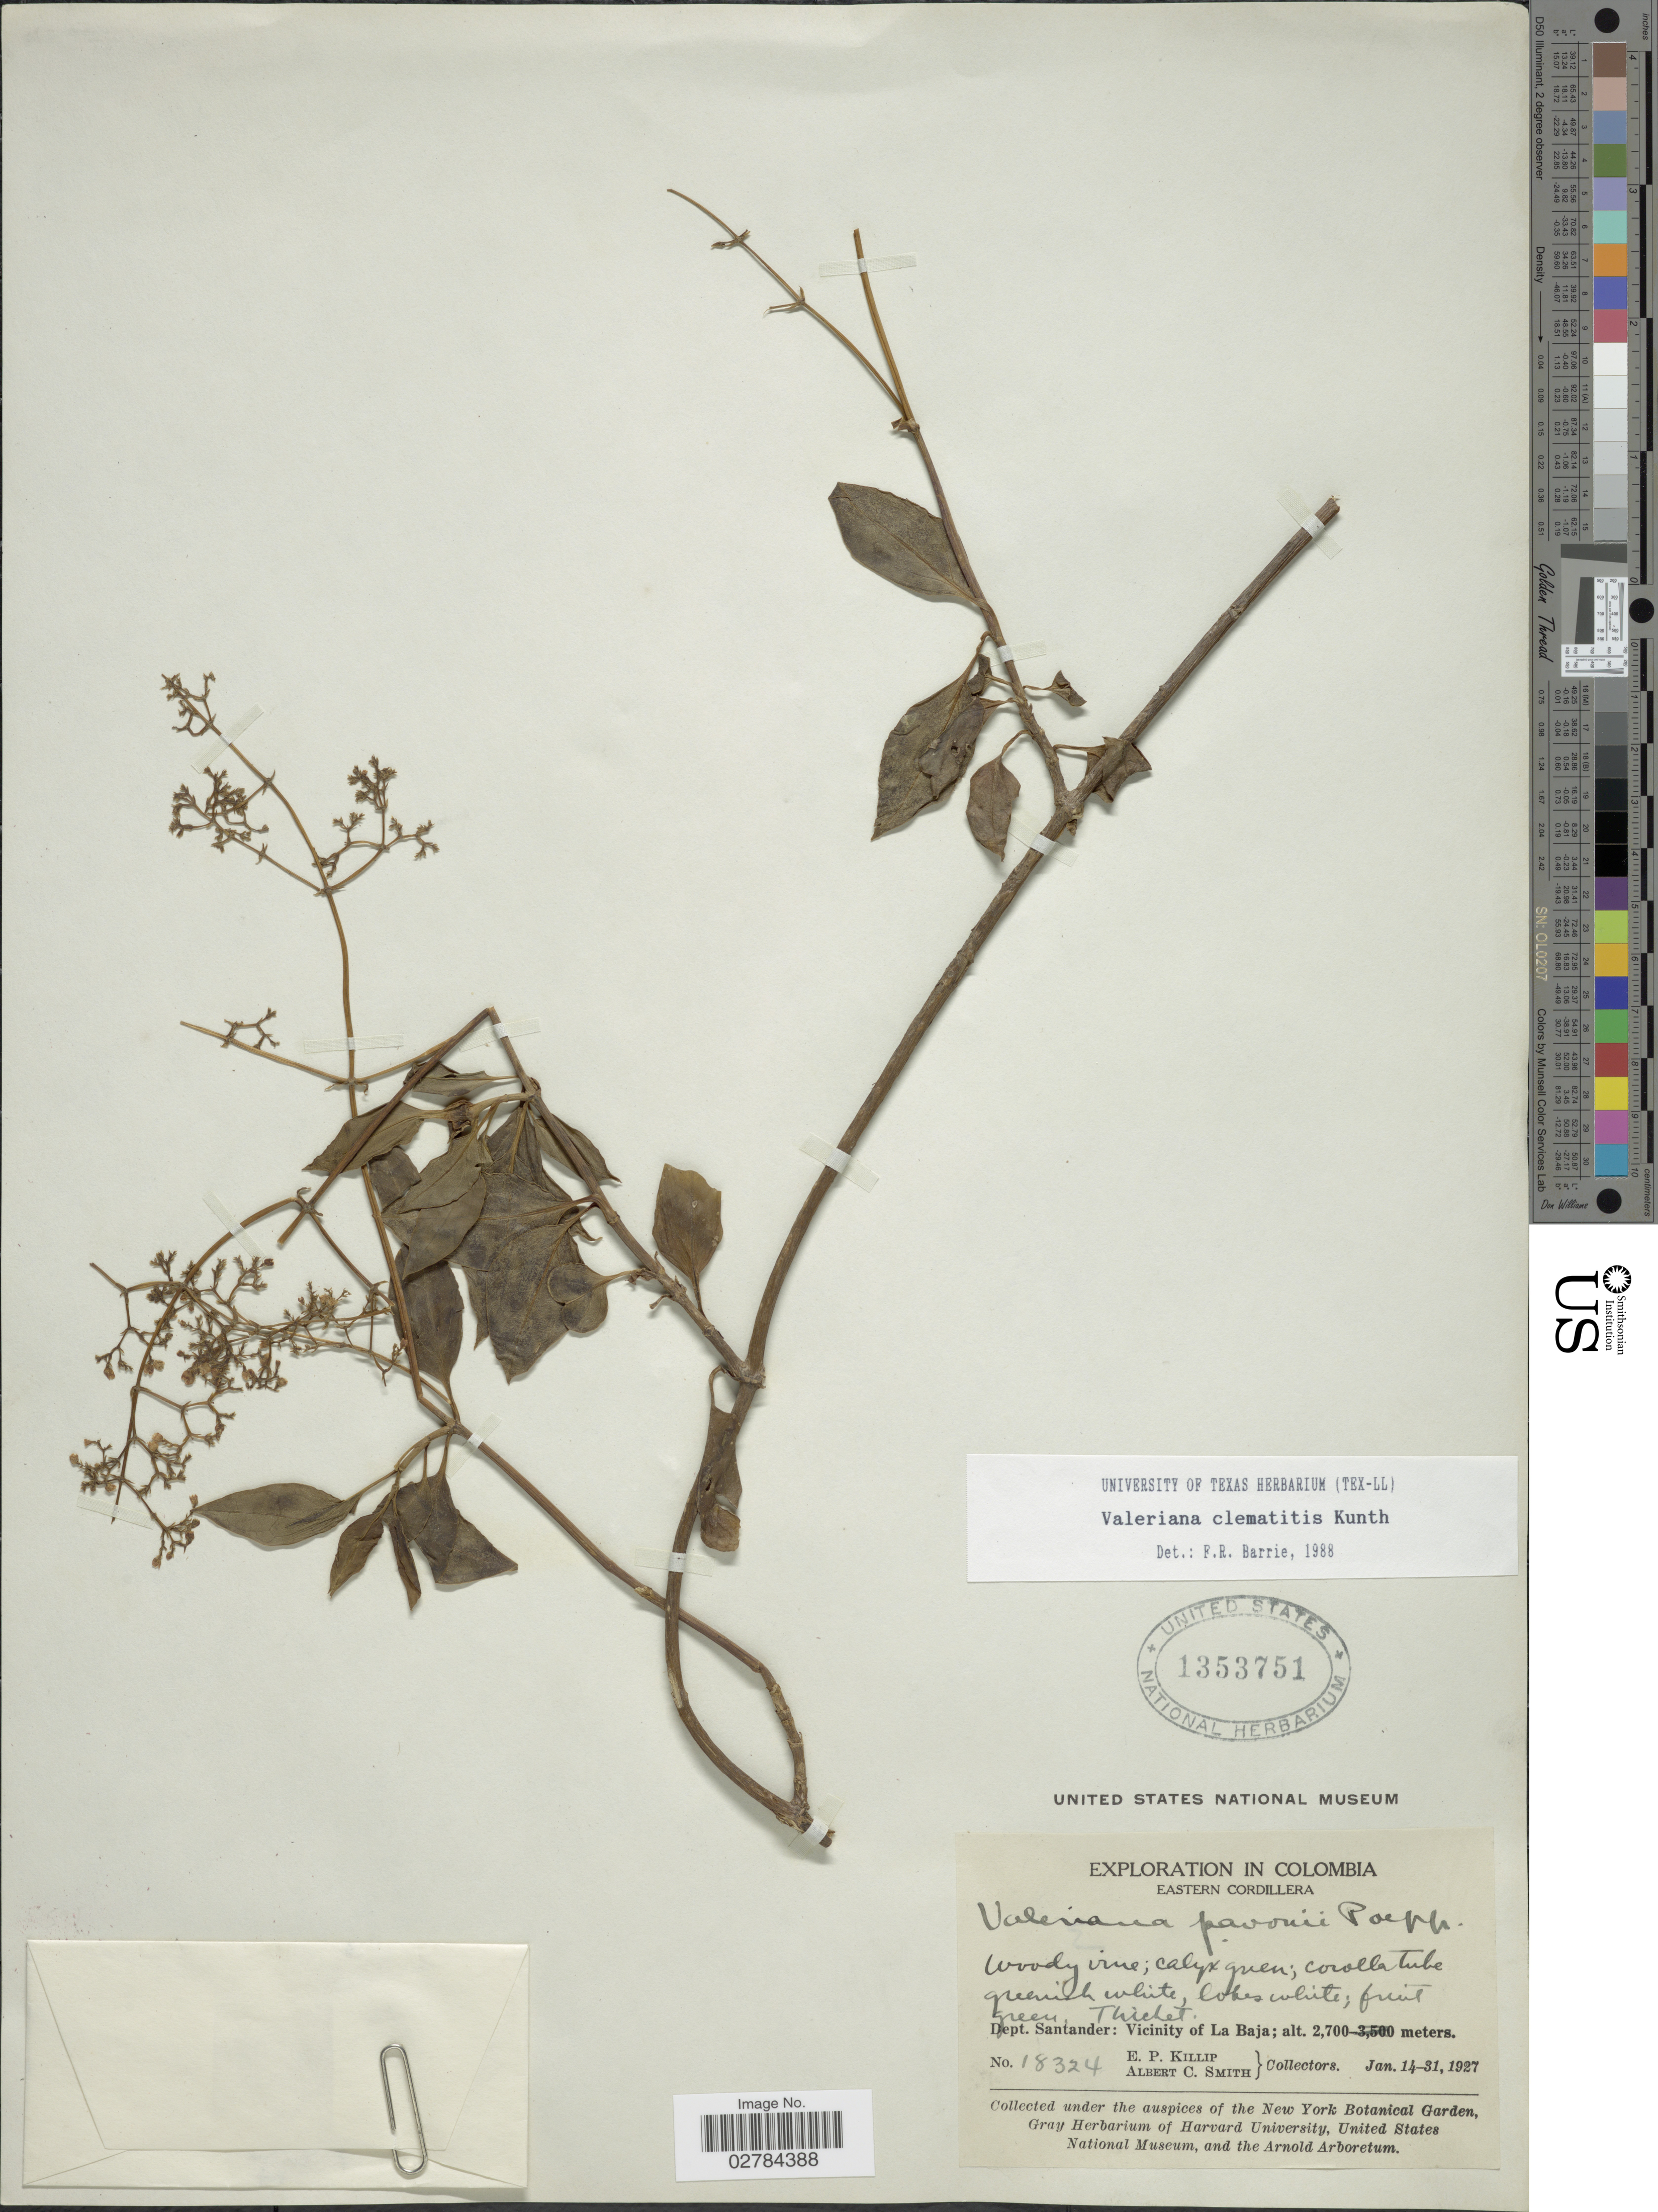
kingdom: Plantae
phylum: Tracheophyta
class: Magnoliopsida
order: Dipsacales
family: Caprifoliaceae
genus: Valeriana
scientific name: Valeriana clematitis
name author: Kunth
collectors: E. P. Killip & A. C. Smith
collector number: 18324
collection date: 1927-01-14/1927-01-31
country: Colombia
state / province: Santander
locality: Eastern Cordillera. Dept. Santander: Vicinity of La Baja.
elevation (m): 2700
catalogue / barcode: US 1353751